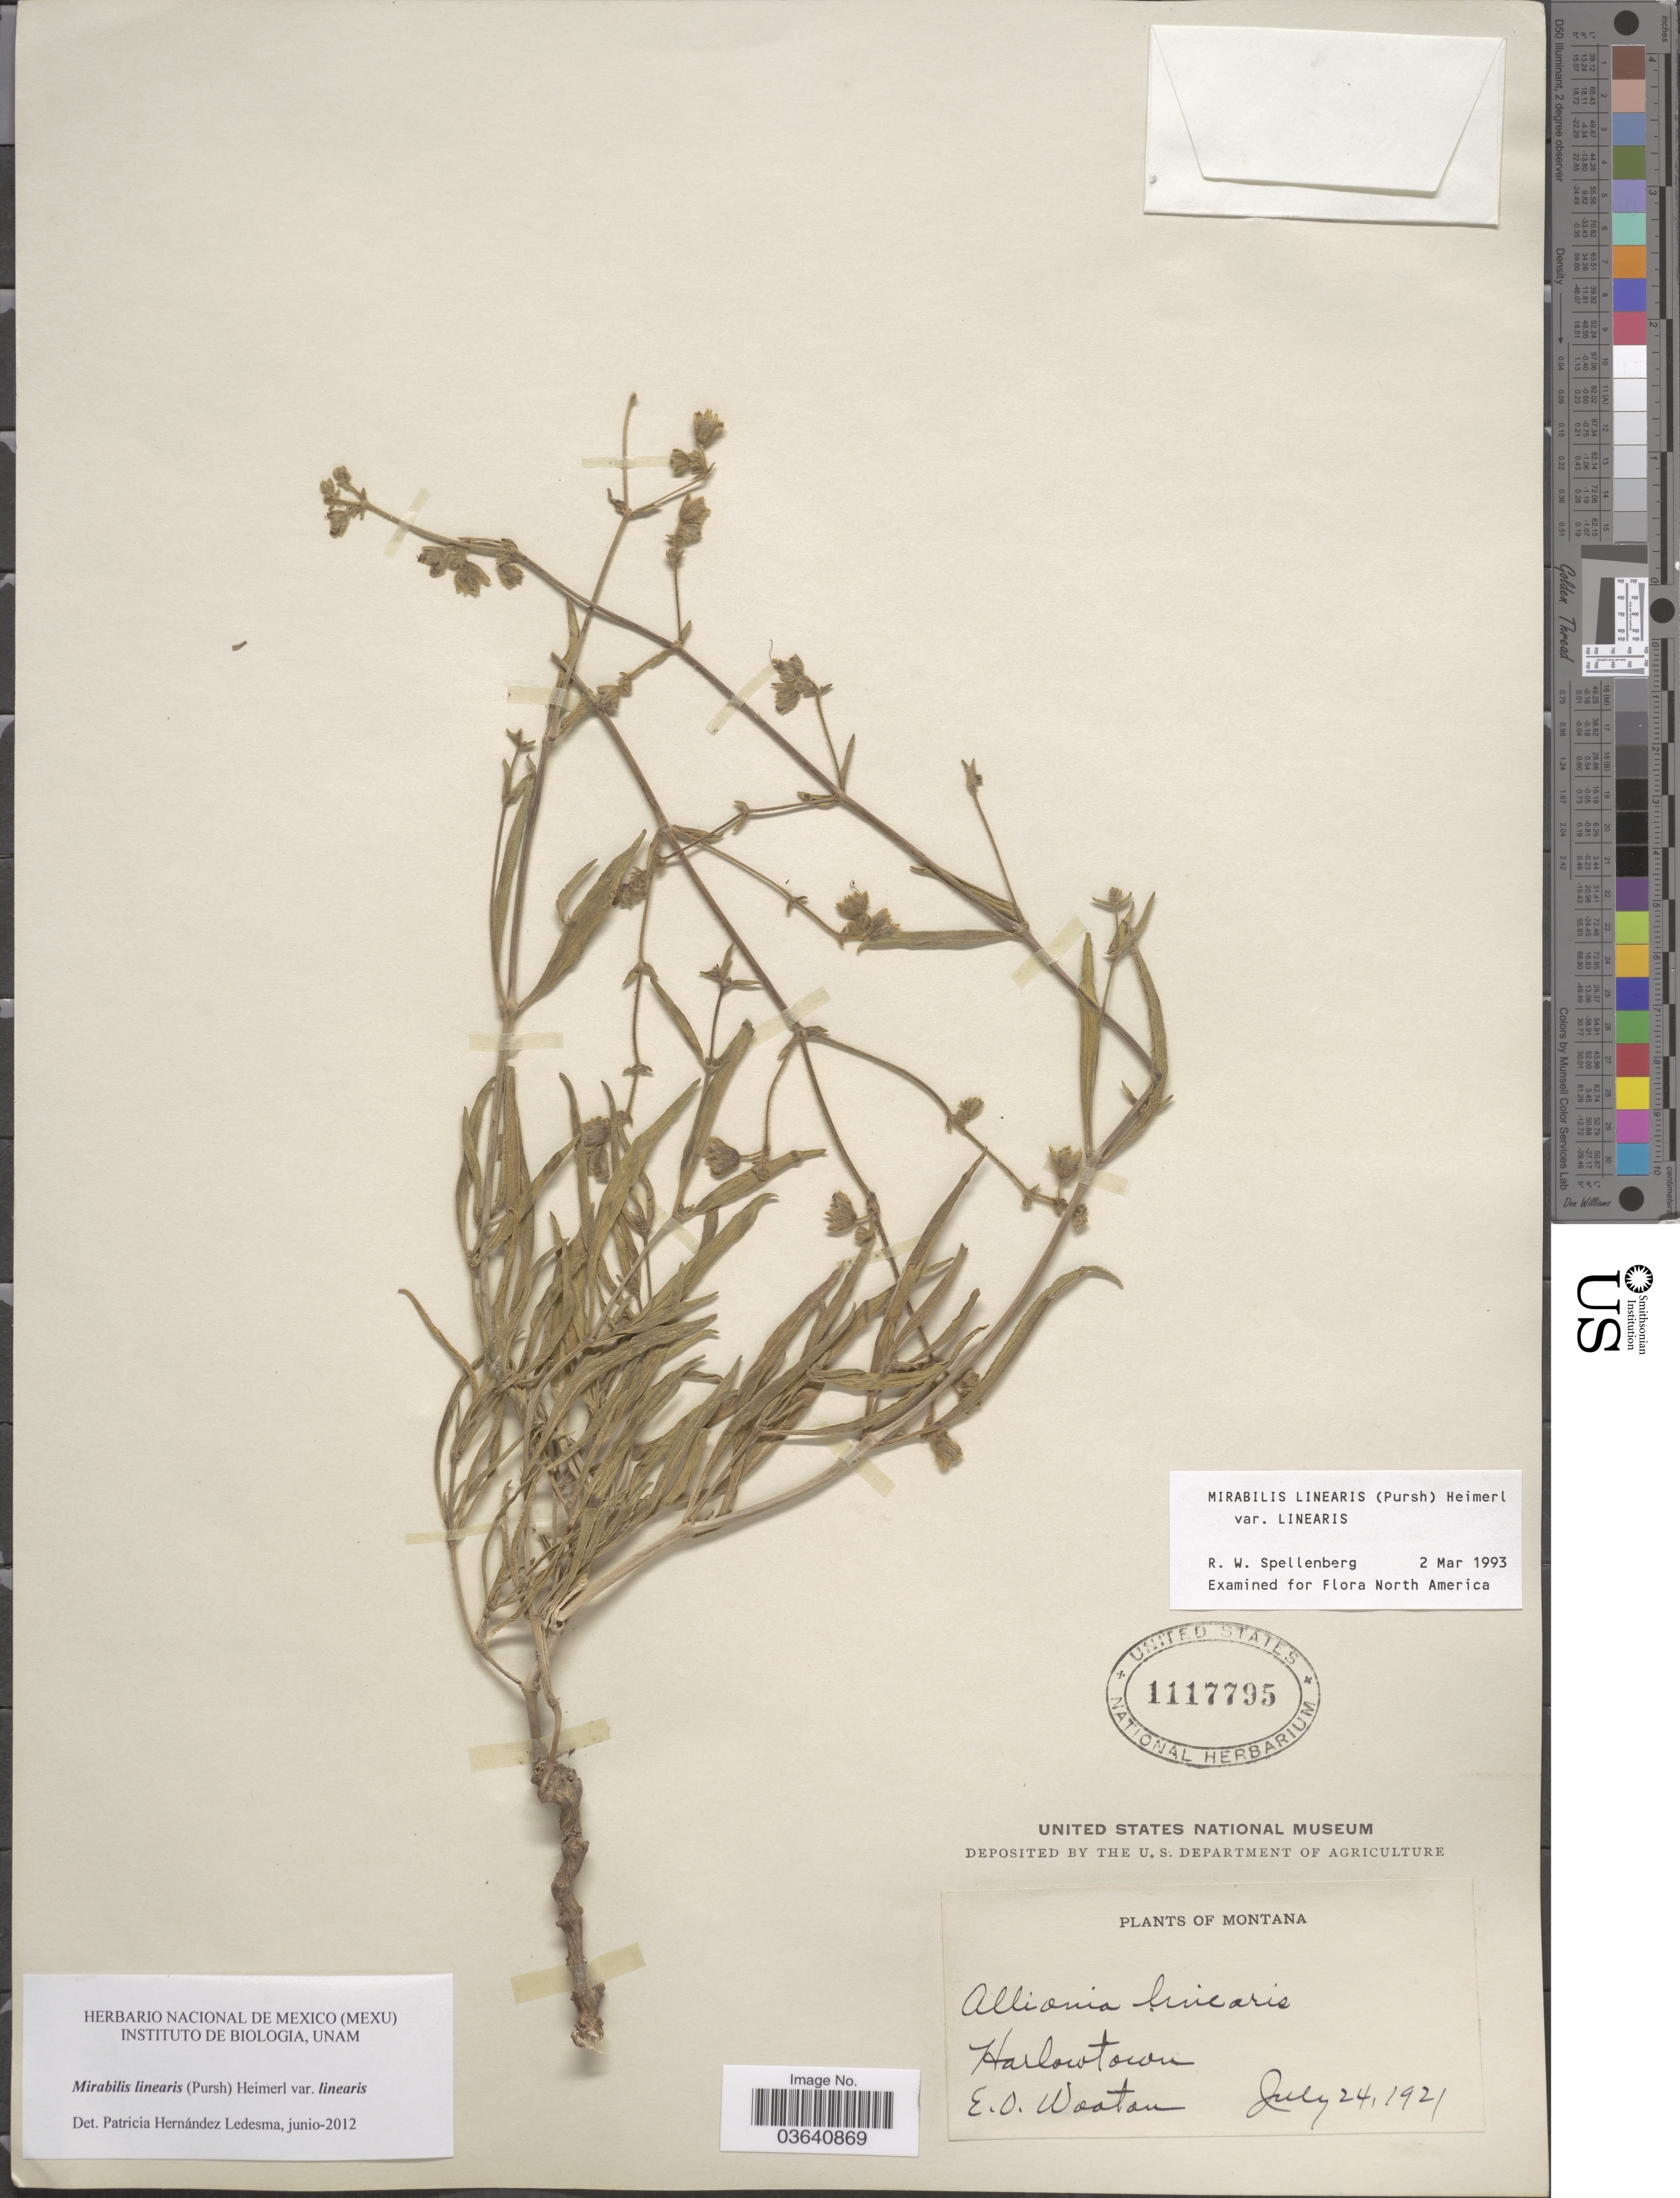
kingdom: Plantae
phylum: Tracheophyta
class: Magnoliopsida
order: Caryophyllales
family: Nyctaginaceae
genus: Mirabilis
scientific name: Mirabilis linearis var. linearis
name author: (Pursh) Heimerl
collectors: E. O. Wooton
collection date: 1921-07-24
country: United States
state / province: Montana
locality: Harlowtown.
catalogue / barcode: US 1117795